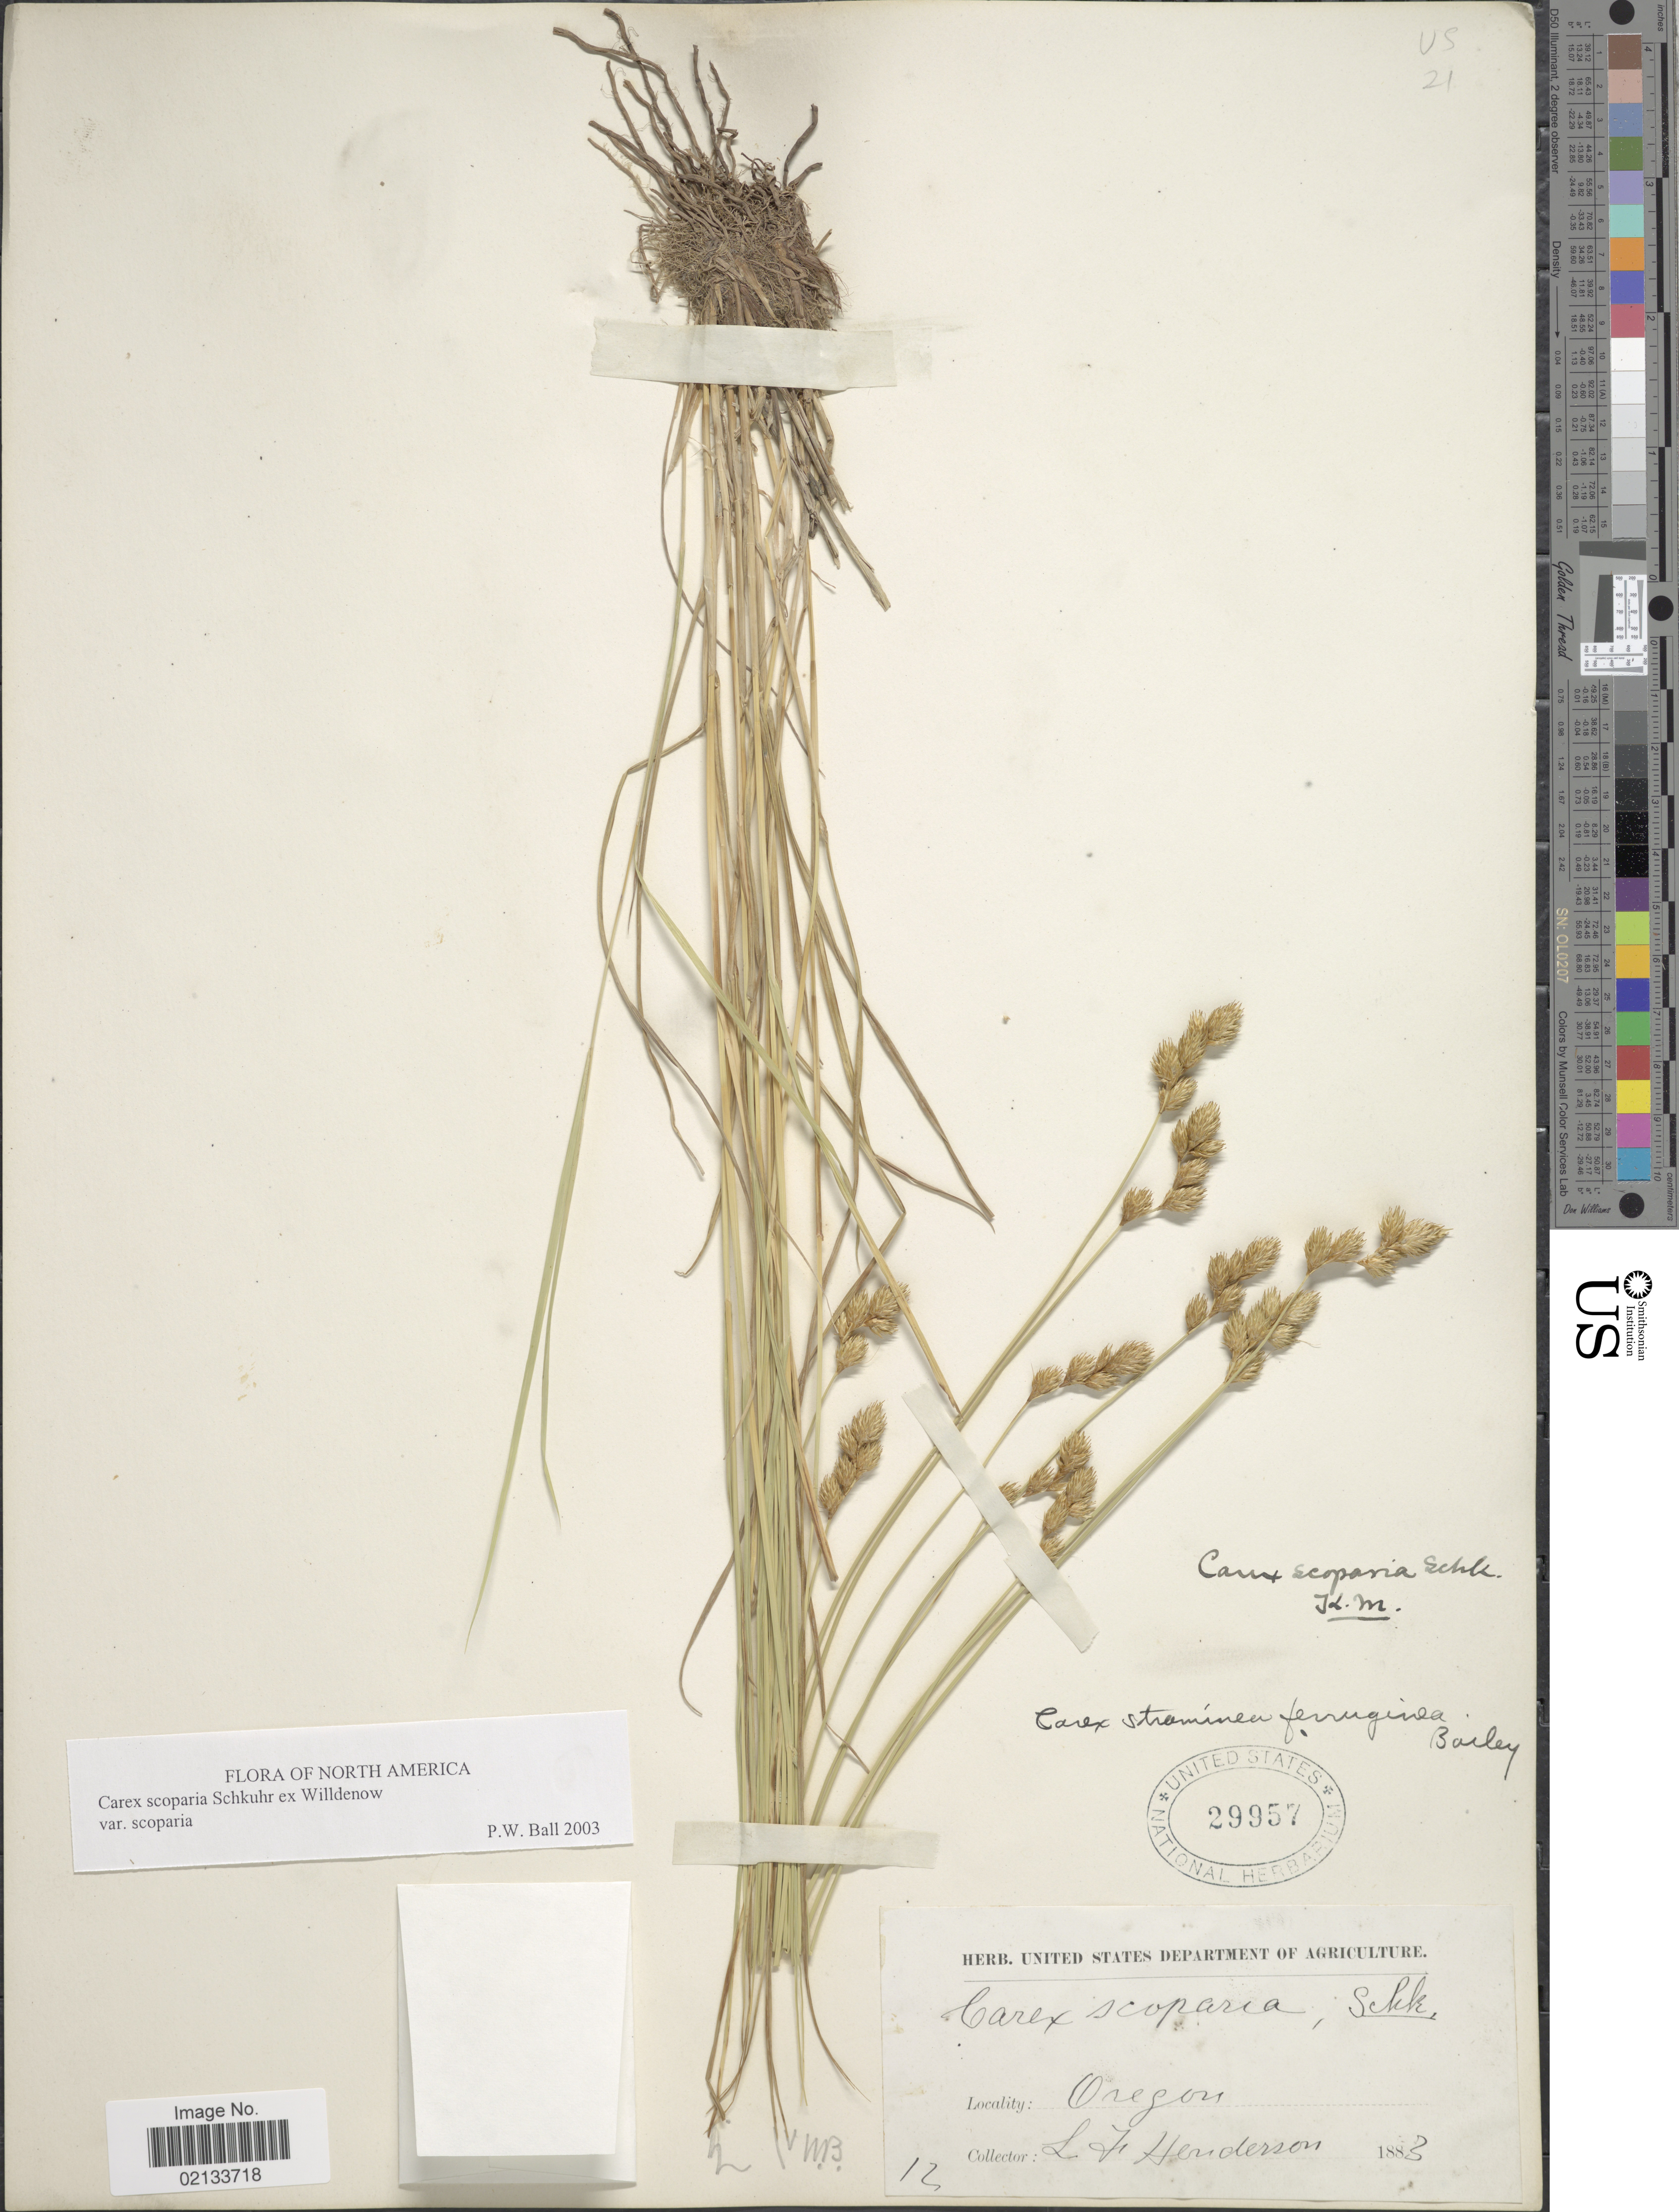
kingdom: Plantae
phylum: Tracheophyta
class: Liliopsida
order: Poales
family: Cyperaceae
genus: Carex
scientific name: Carex scoparia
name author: Schkuhr ex Willd.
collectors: L. Henderson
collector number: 12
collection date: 1883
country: United States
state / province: Oregon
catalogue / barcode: US 29957